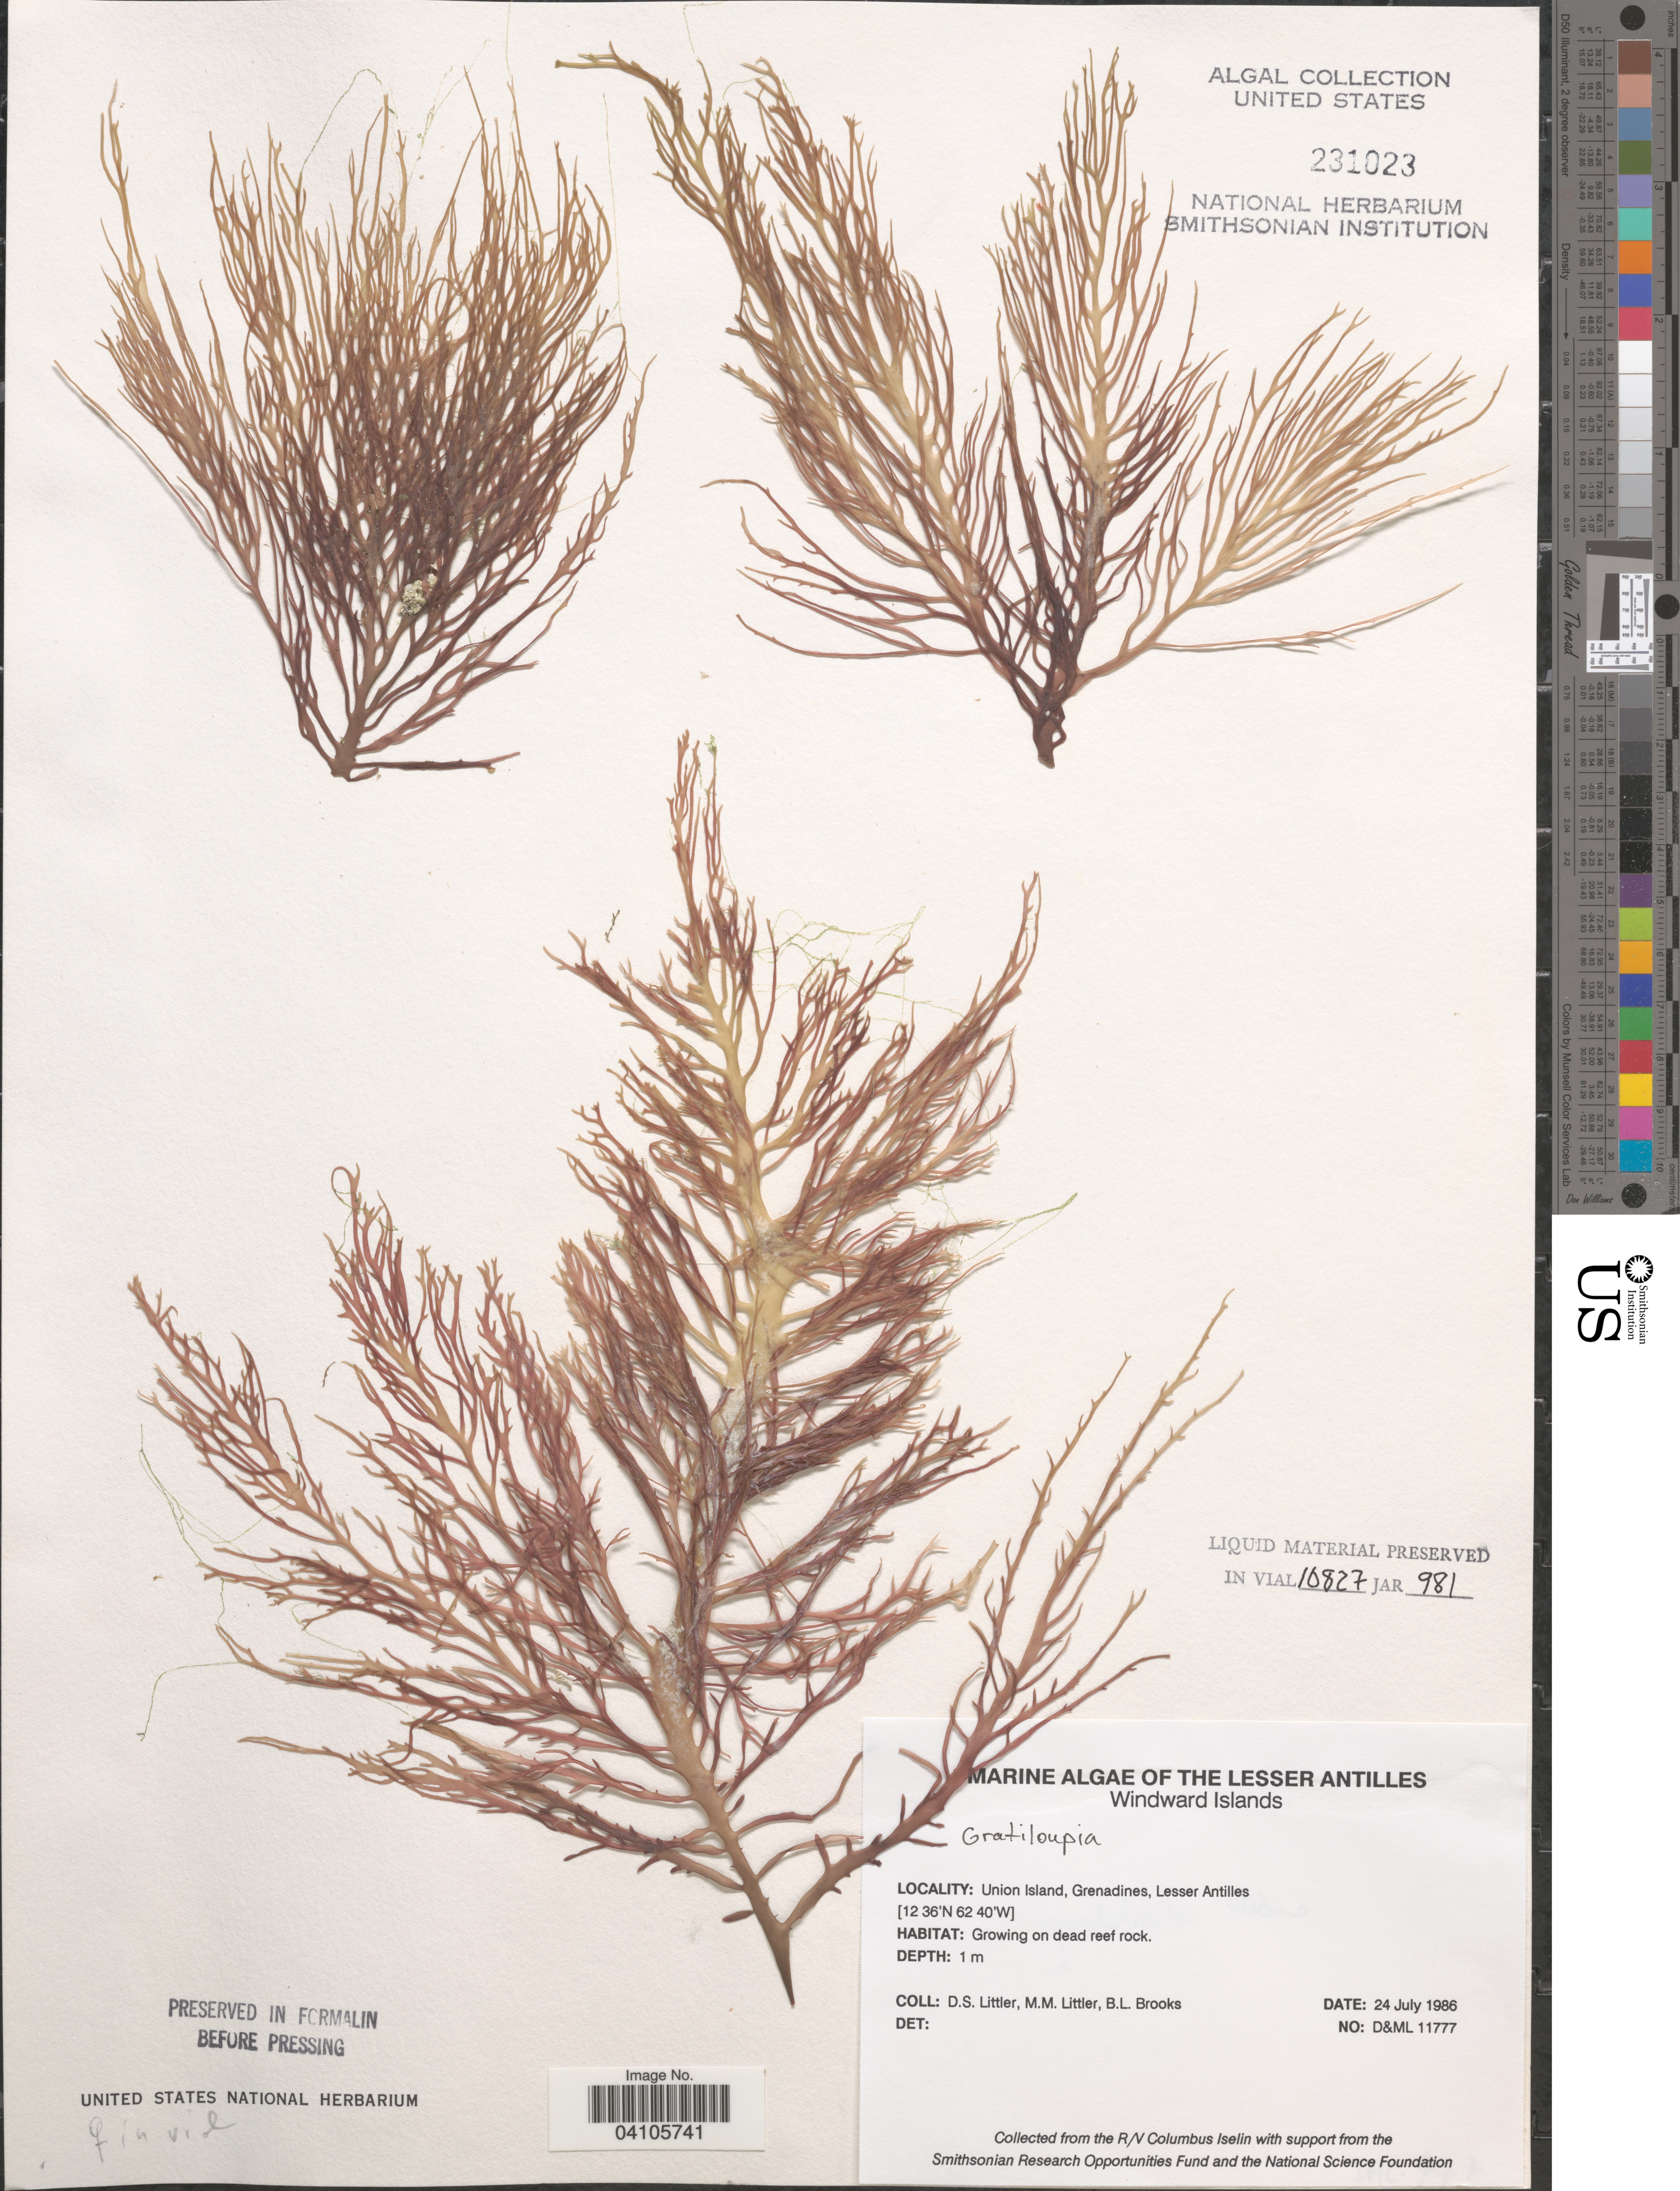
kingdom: Plantae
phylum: Rhodophyta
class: Florideophyceae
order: Halymeniales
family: Halymeniaceae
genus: Grateloupia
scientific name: Grateloupia sp.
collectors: D. S. Littler & B. Brooks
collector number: D&ML11777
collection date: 1986-07-24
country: St. Vincent - Grenadines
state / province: Grenadines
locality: The Lesser Antilles. Windward Islands. Union Island, Lesser Antilles.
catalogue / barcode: US 231023